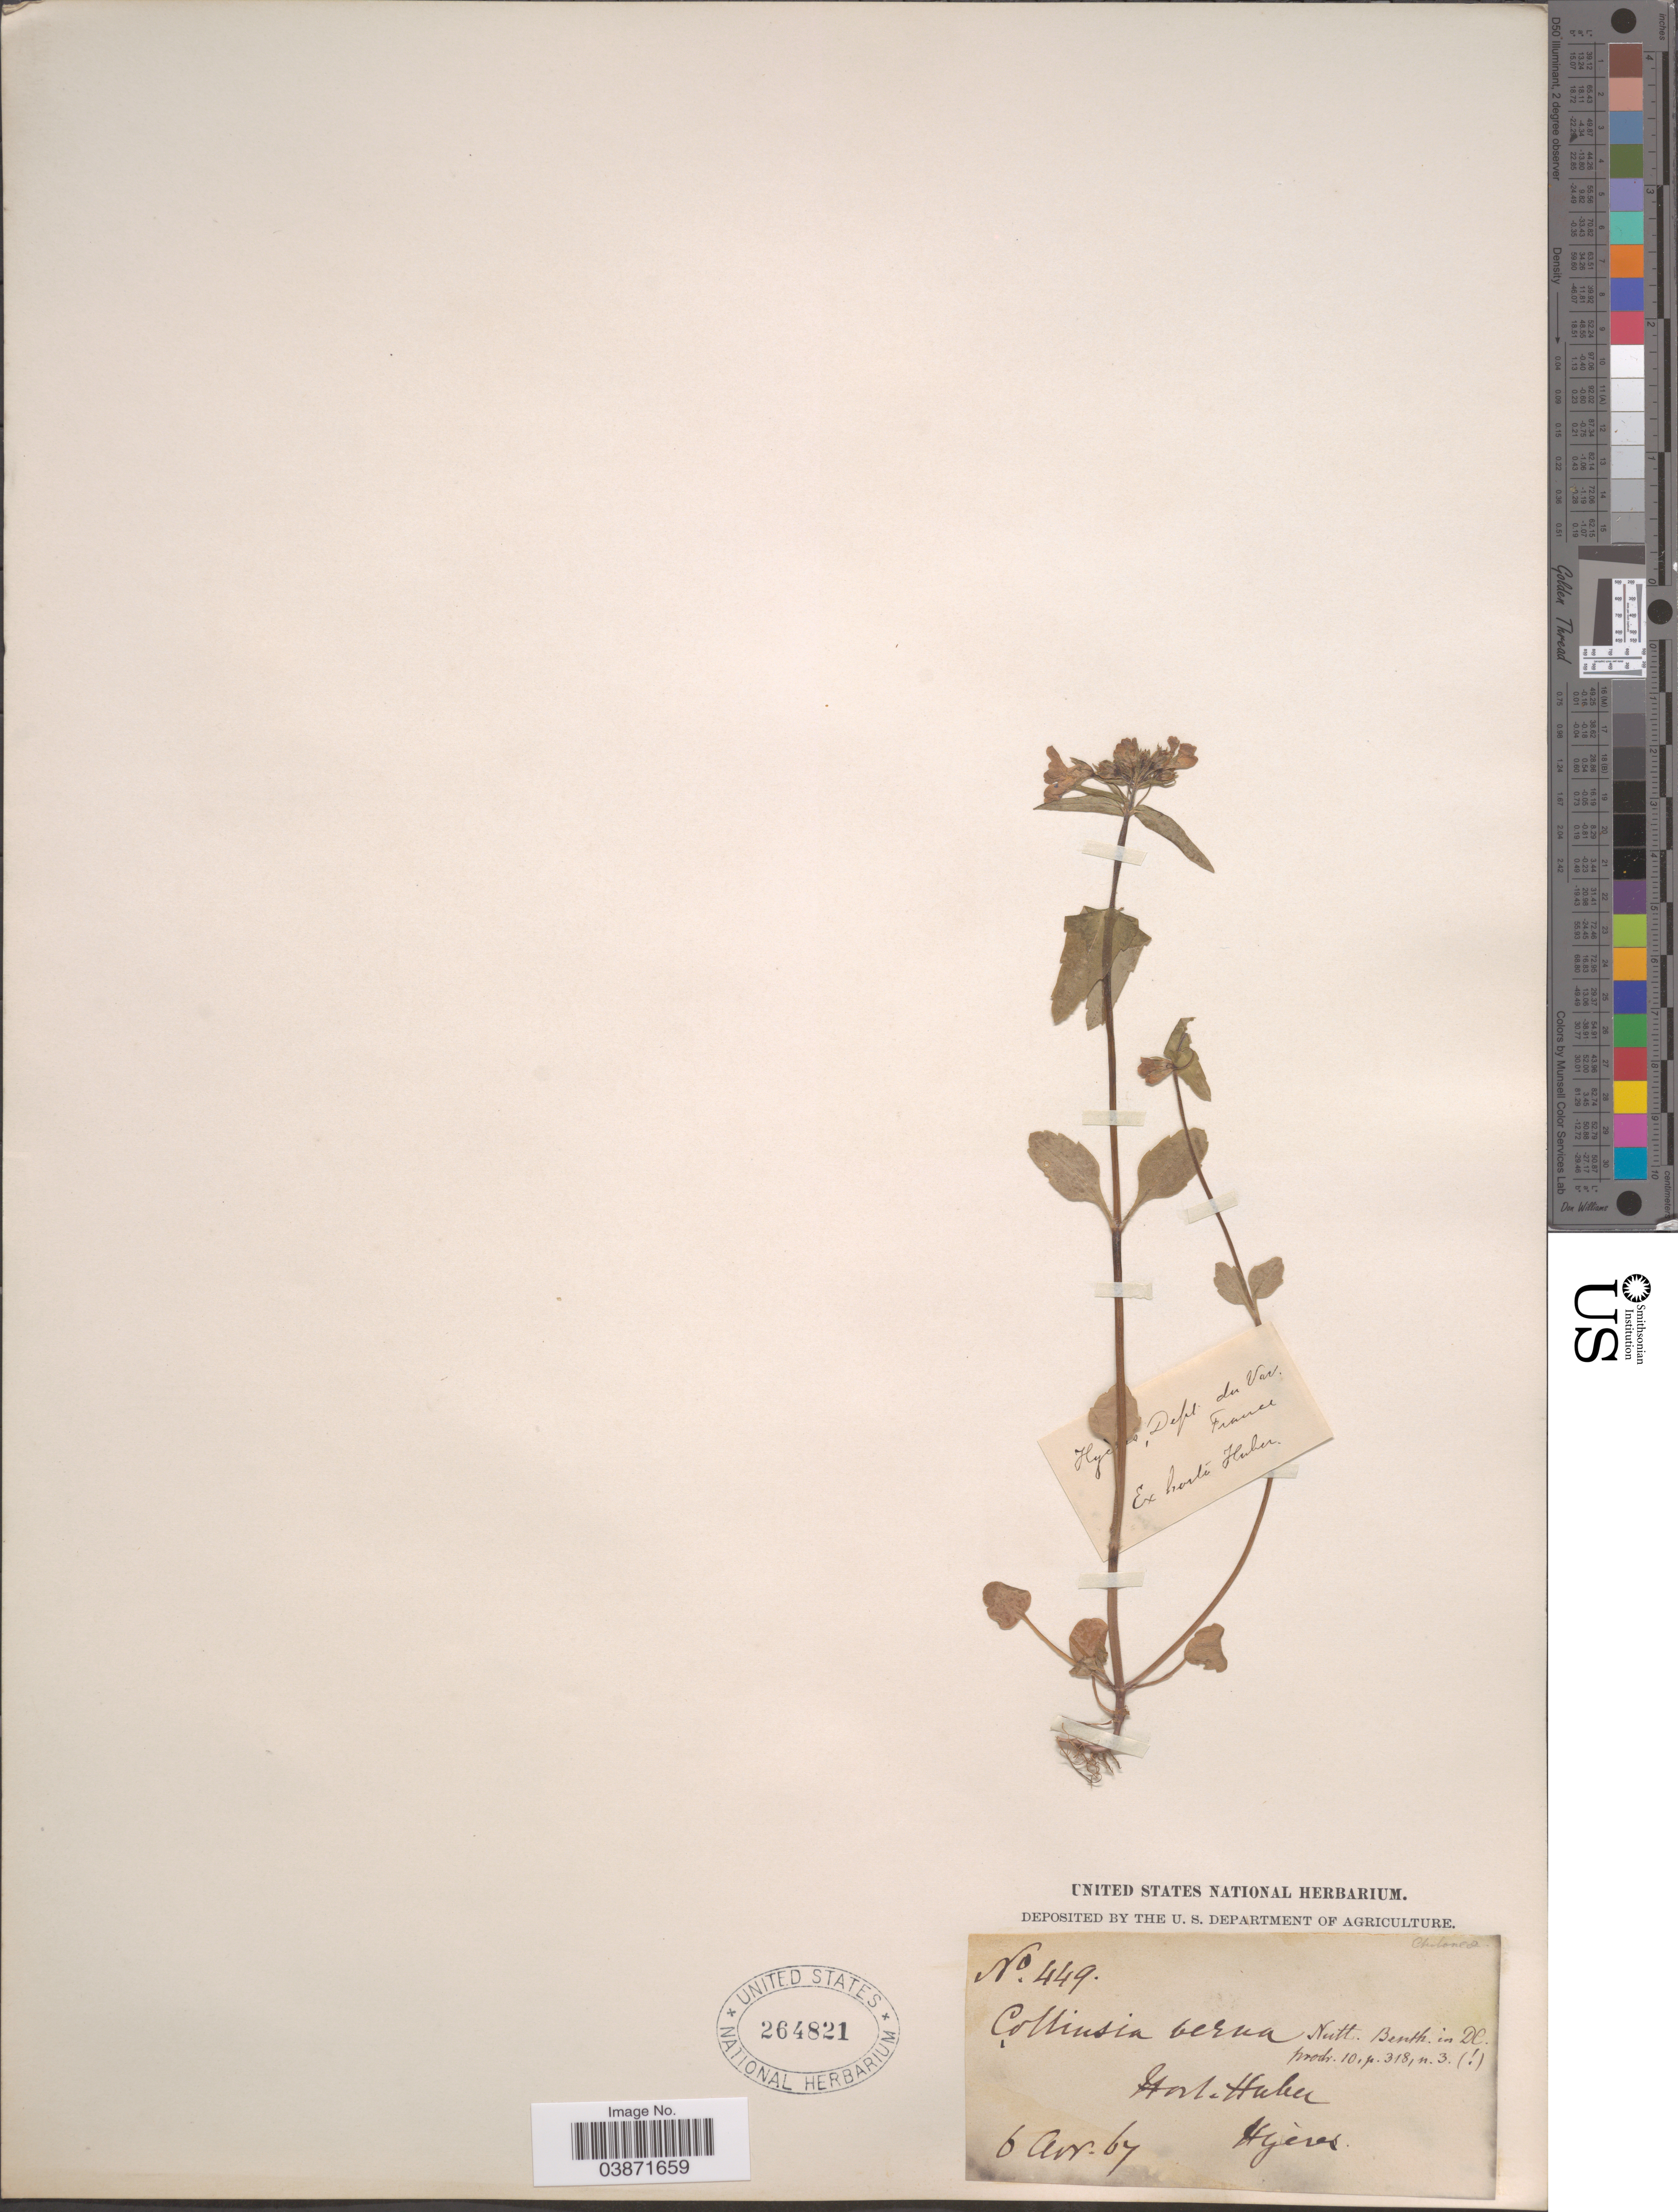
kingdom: Plantae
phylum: Tracheophyta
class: Magnoliopsida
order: Lamiales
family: Plantaginaceae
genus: Collinsia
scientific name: Collinsia verna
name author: Nutt.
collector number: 449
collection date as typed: Transcribed d/m/y: 6/4/64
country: France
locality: Hort Huber. Hyeres.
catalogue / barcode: US 264821